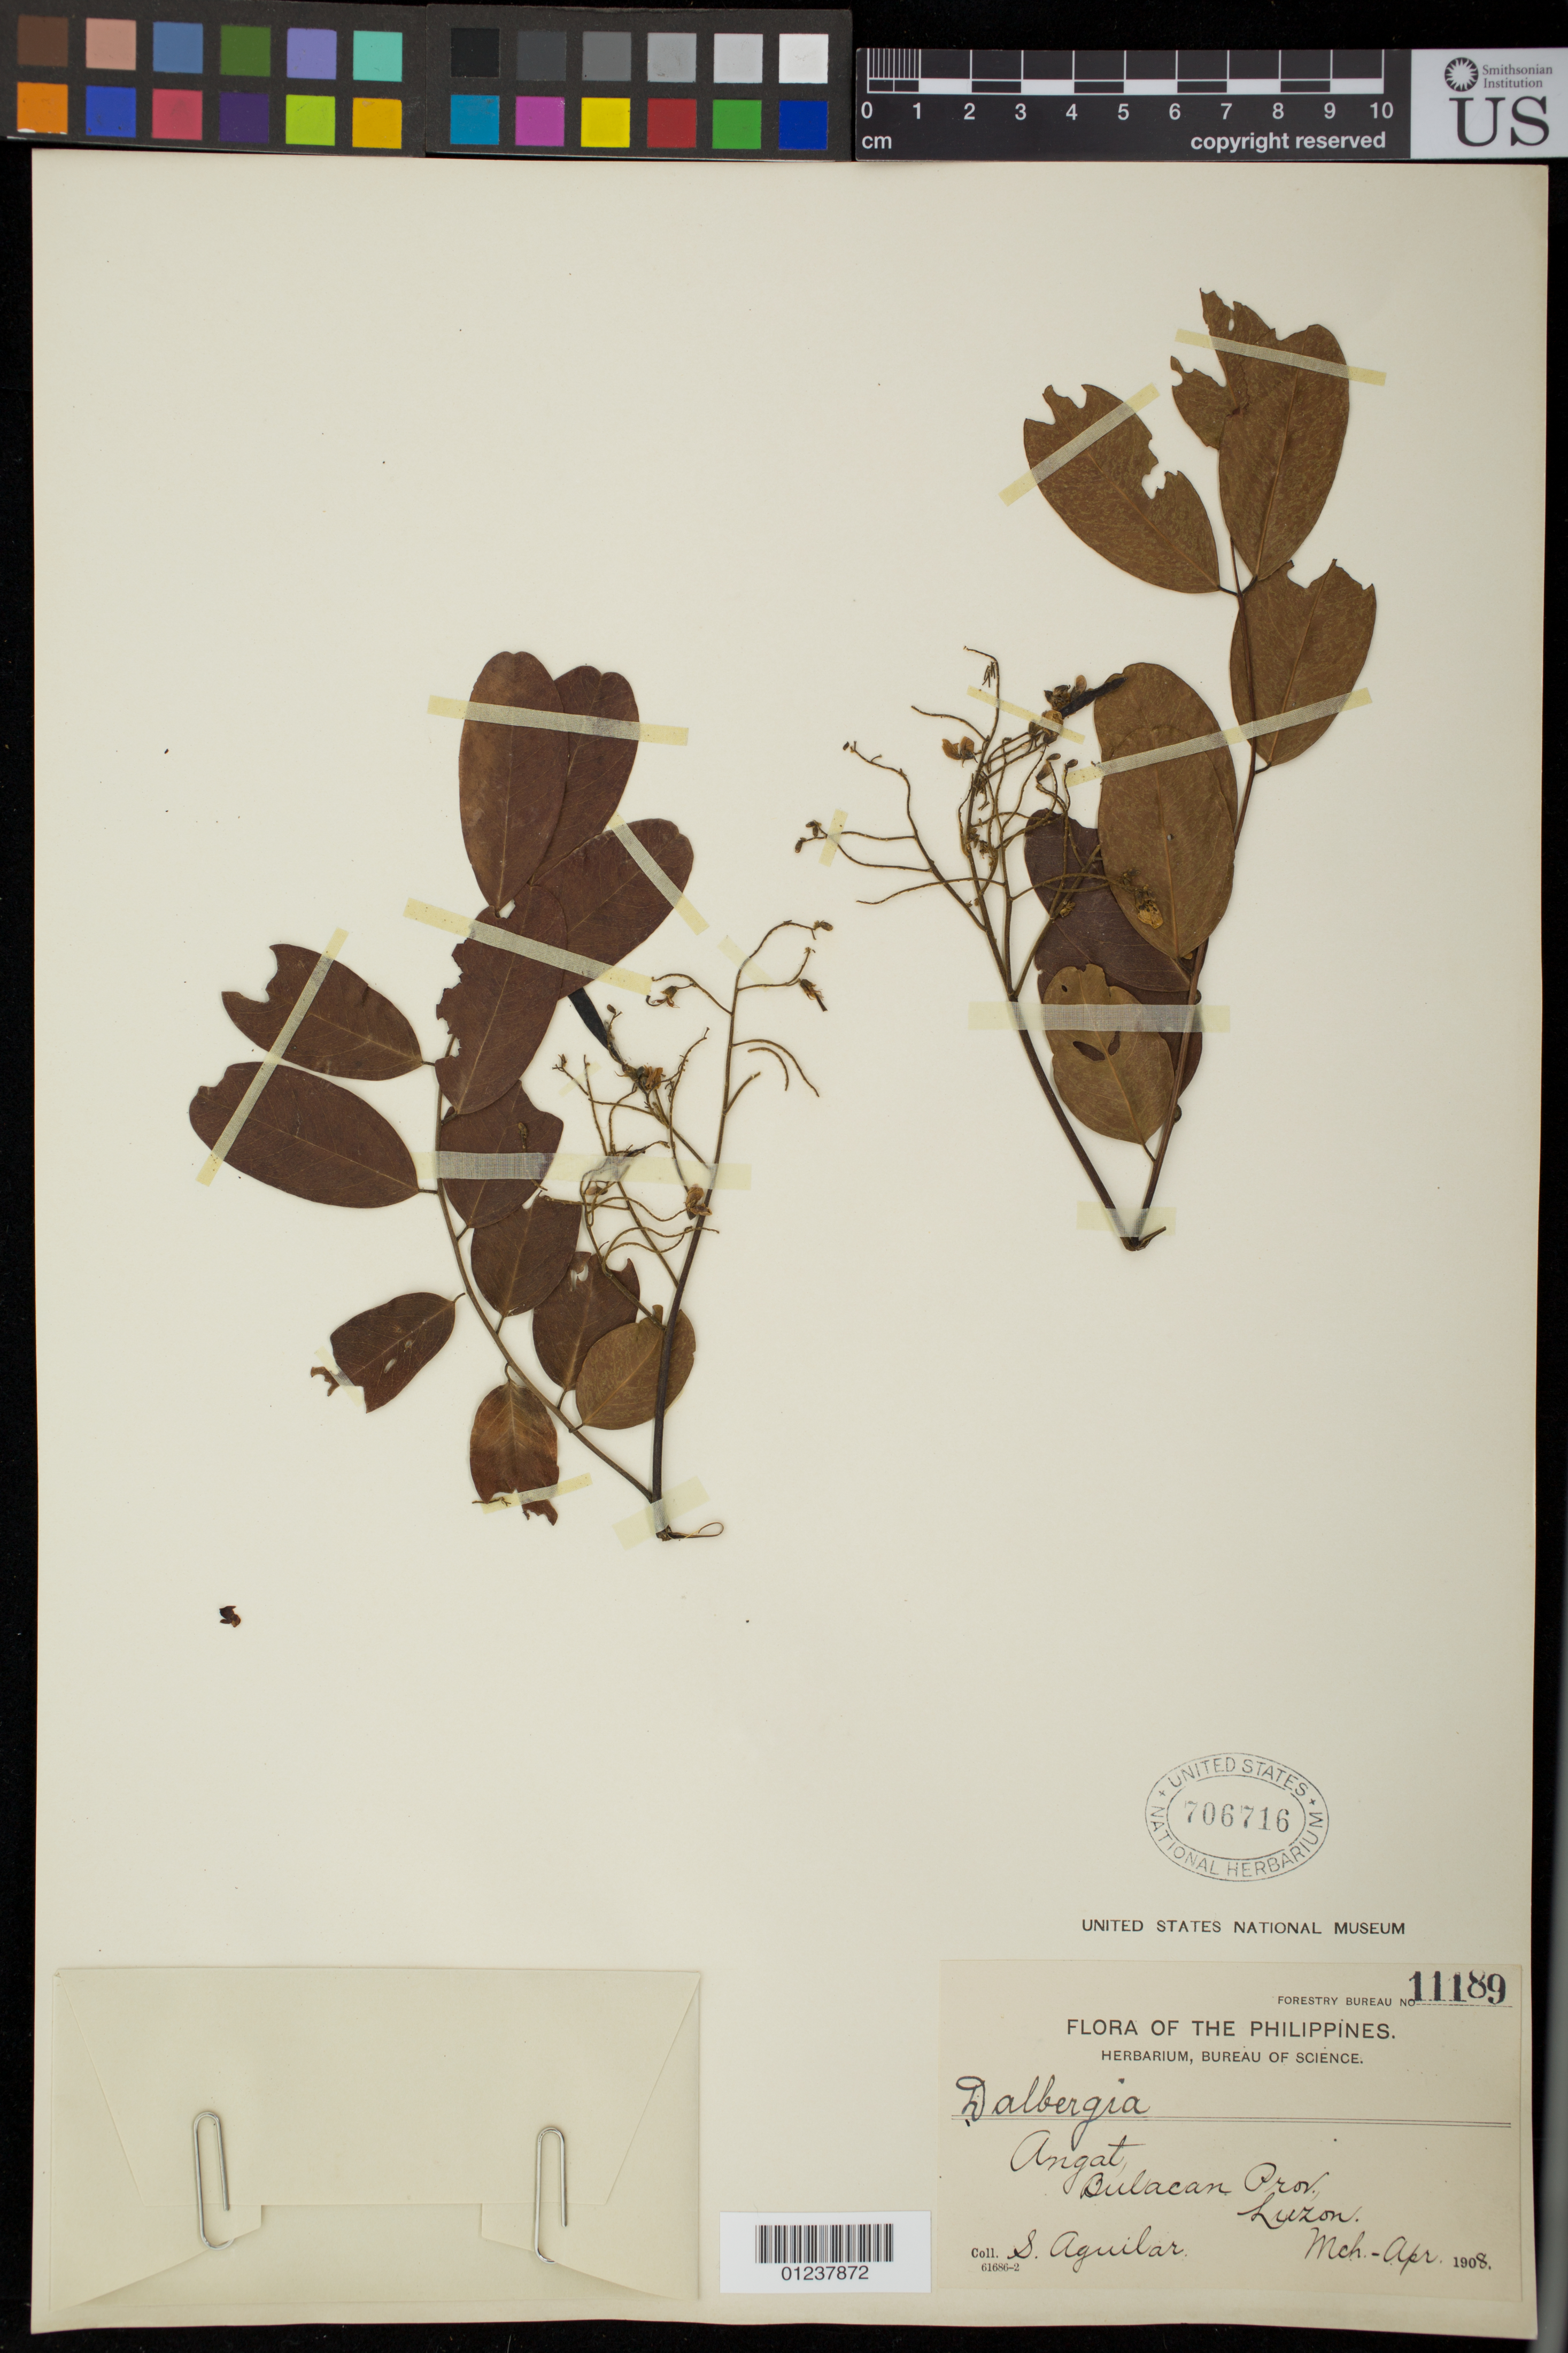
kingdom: Plantae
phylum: Tracheophyta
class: Magnoliopsida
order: Fabales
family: Fabaceae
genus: Dalbergia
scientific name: Dalbergia sp.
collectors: S. Aguilar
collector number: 11189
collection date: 1908-03/1908-04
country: Philippines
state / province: Central Luzon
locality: Angat, Bulacan Prov., Luzon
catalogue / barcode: US 706716